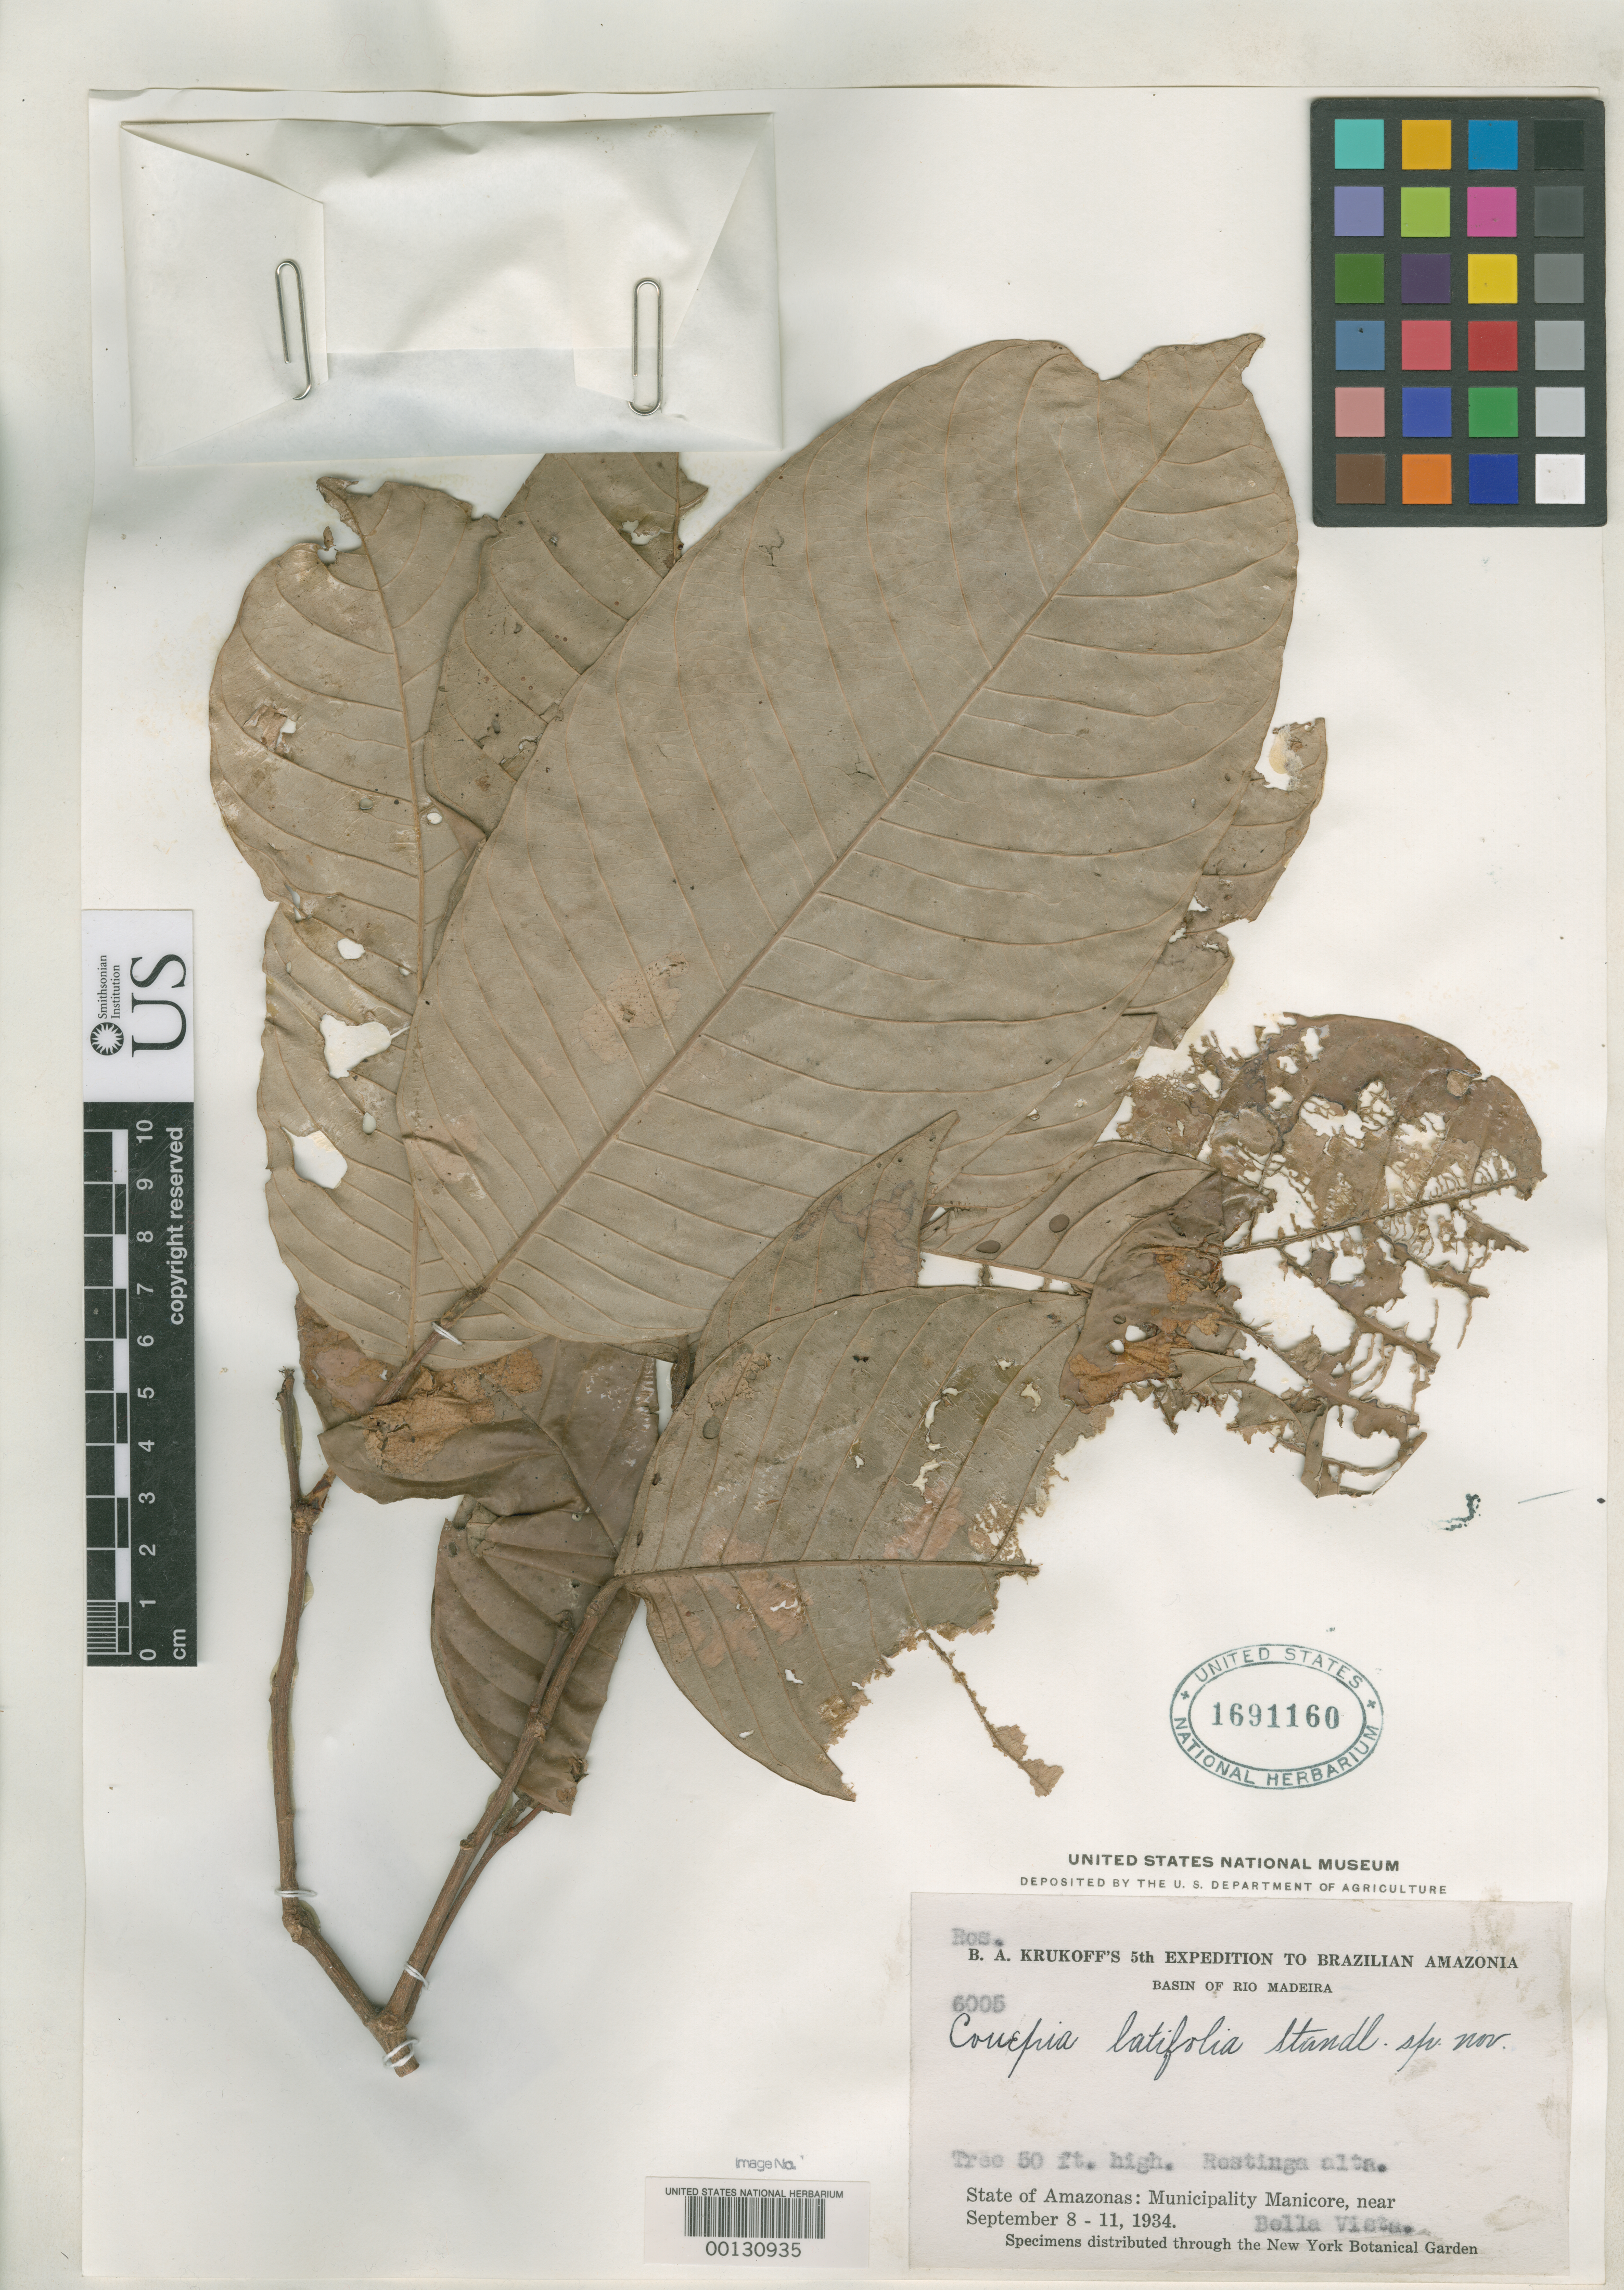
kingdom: Plantae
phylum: Tracheophyta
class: Magnoliopsida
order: Malpighiales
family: Chrysobalanaceae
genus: Couepia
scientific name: Couepia latifolia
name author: Standl.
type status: Isotype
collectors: B. A. Krukoff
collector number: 6005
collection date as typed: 08 Sep 1934 to 11 Sep 1934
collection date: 1934-09-08/1934-09-11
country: Brazil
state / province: Amazonas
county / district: Manicoré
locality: Near Bella Vista.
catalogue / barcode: US 1691160